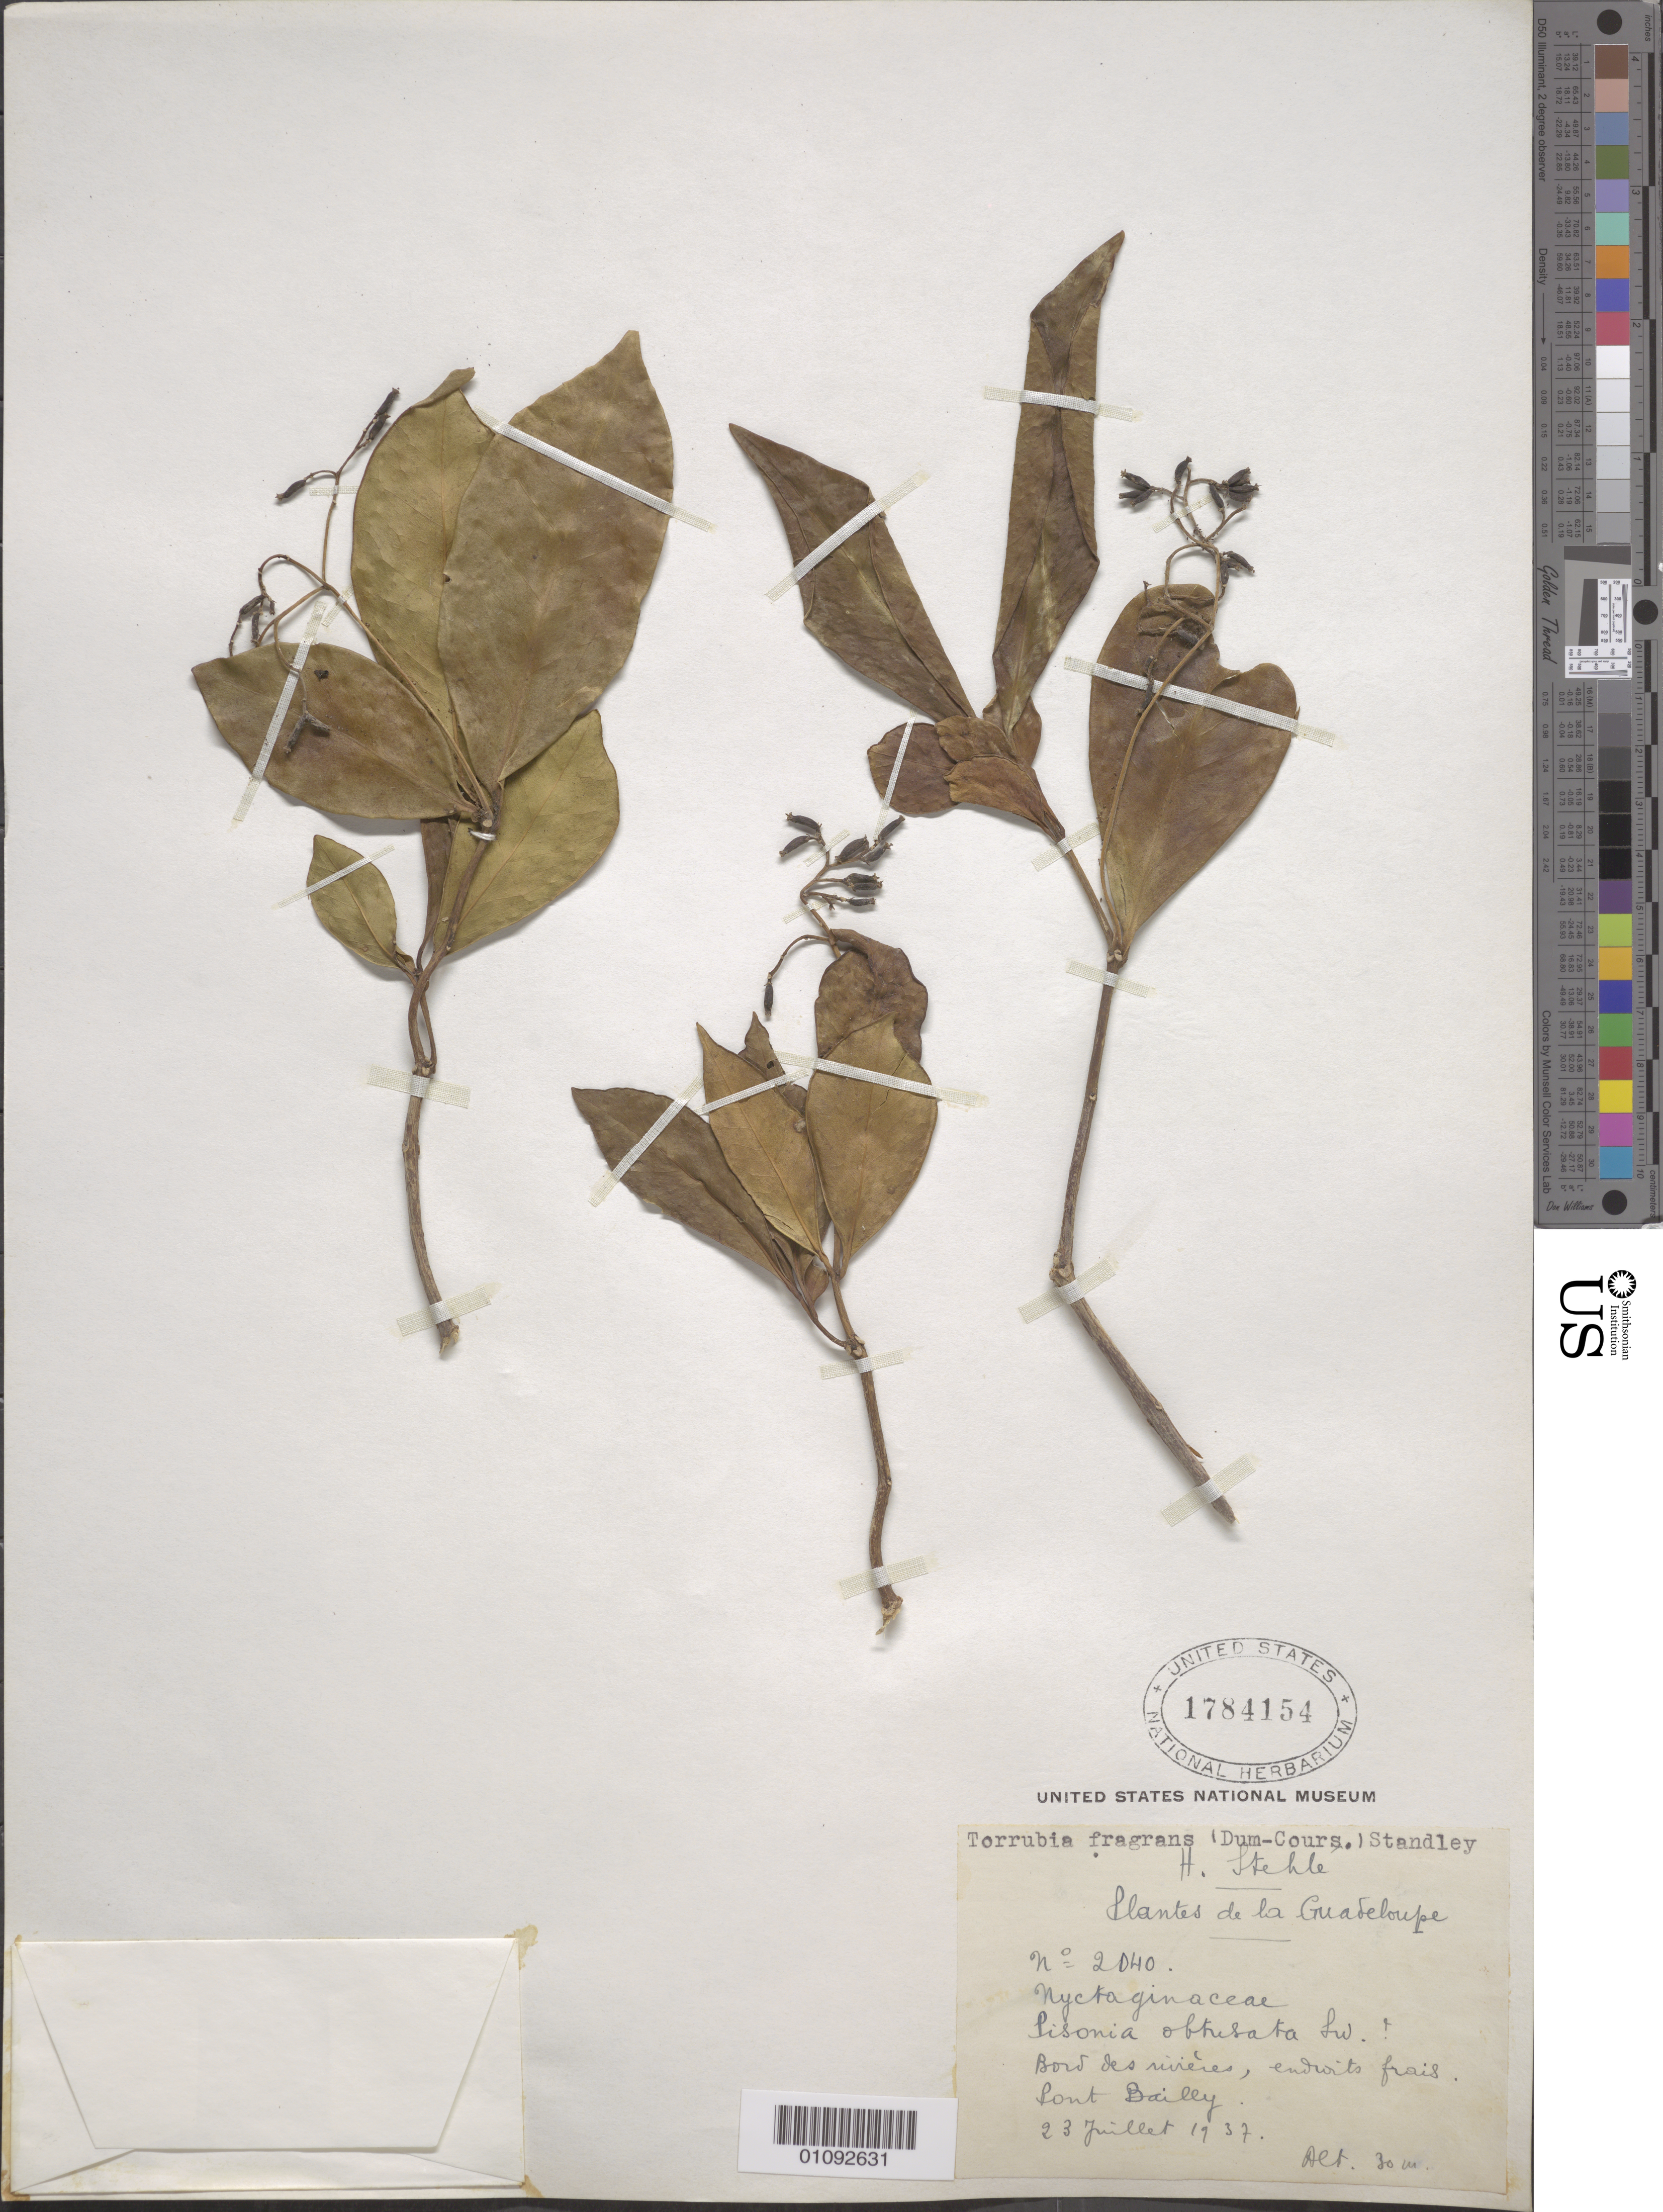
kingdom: Plantae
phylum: Tracheophyta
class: Magnoliopsida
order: Caryophyllales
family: Nyctaginaceae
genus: Guapira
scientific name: Guapira fragrans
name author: (Dum. Cours.) Little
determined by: Strong, Mark T., (BOT), Smithsonian Institution - National Museum of Natural History (UNITED STATES)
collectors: H. Stehlé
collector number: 2040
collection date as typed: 23 Jul 1937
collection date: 1937-07-23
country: Guadeloupe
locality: Port Bailley.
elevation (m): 30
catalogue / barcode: US 1784154